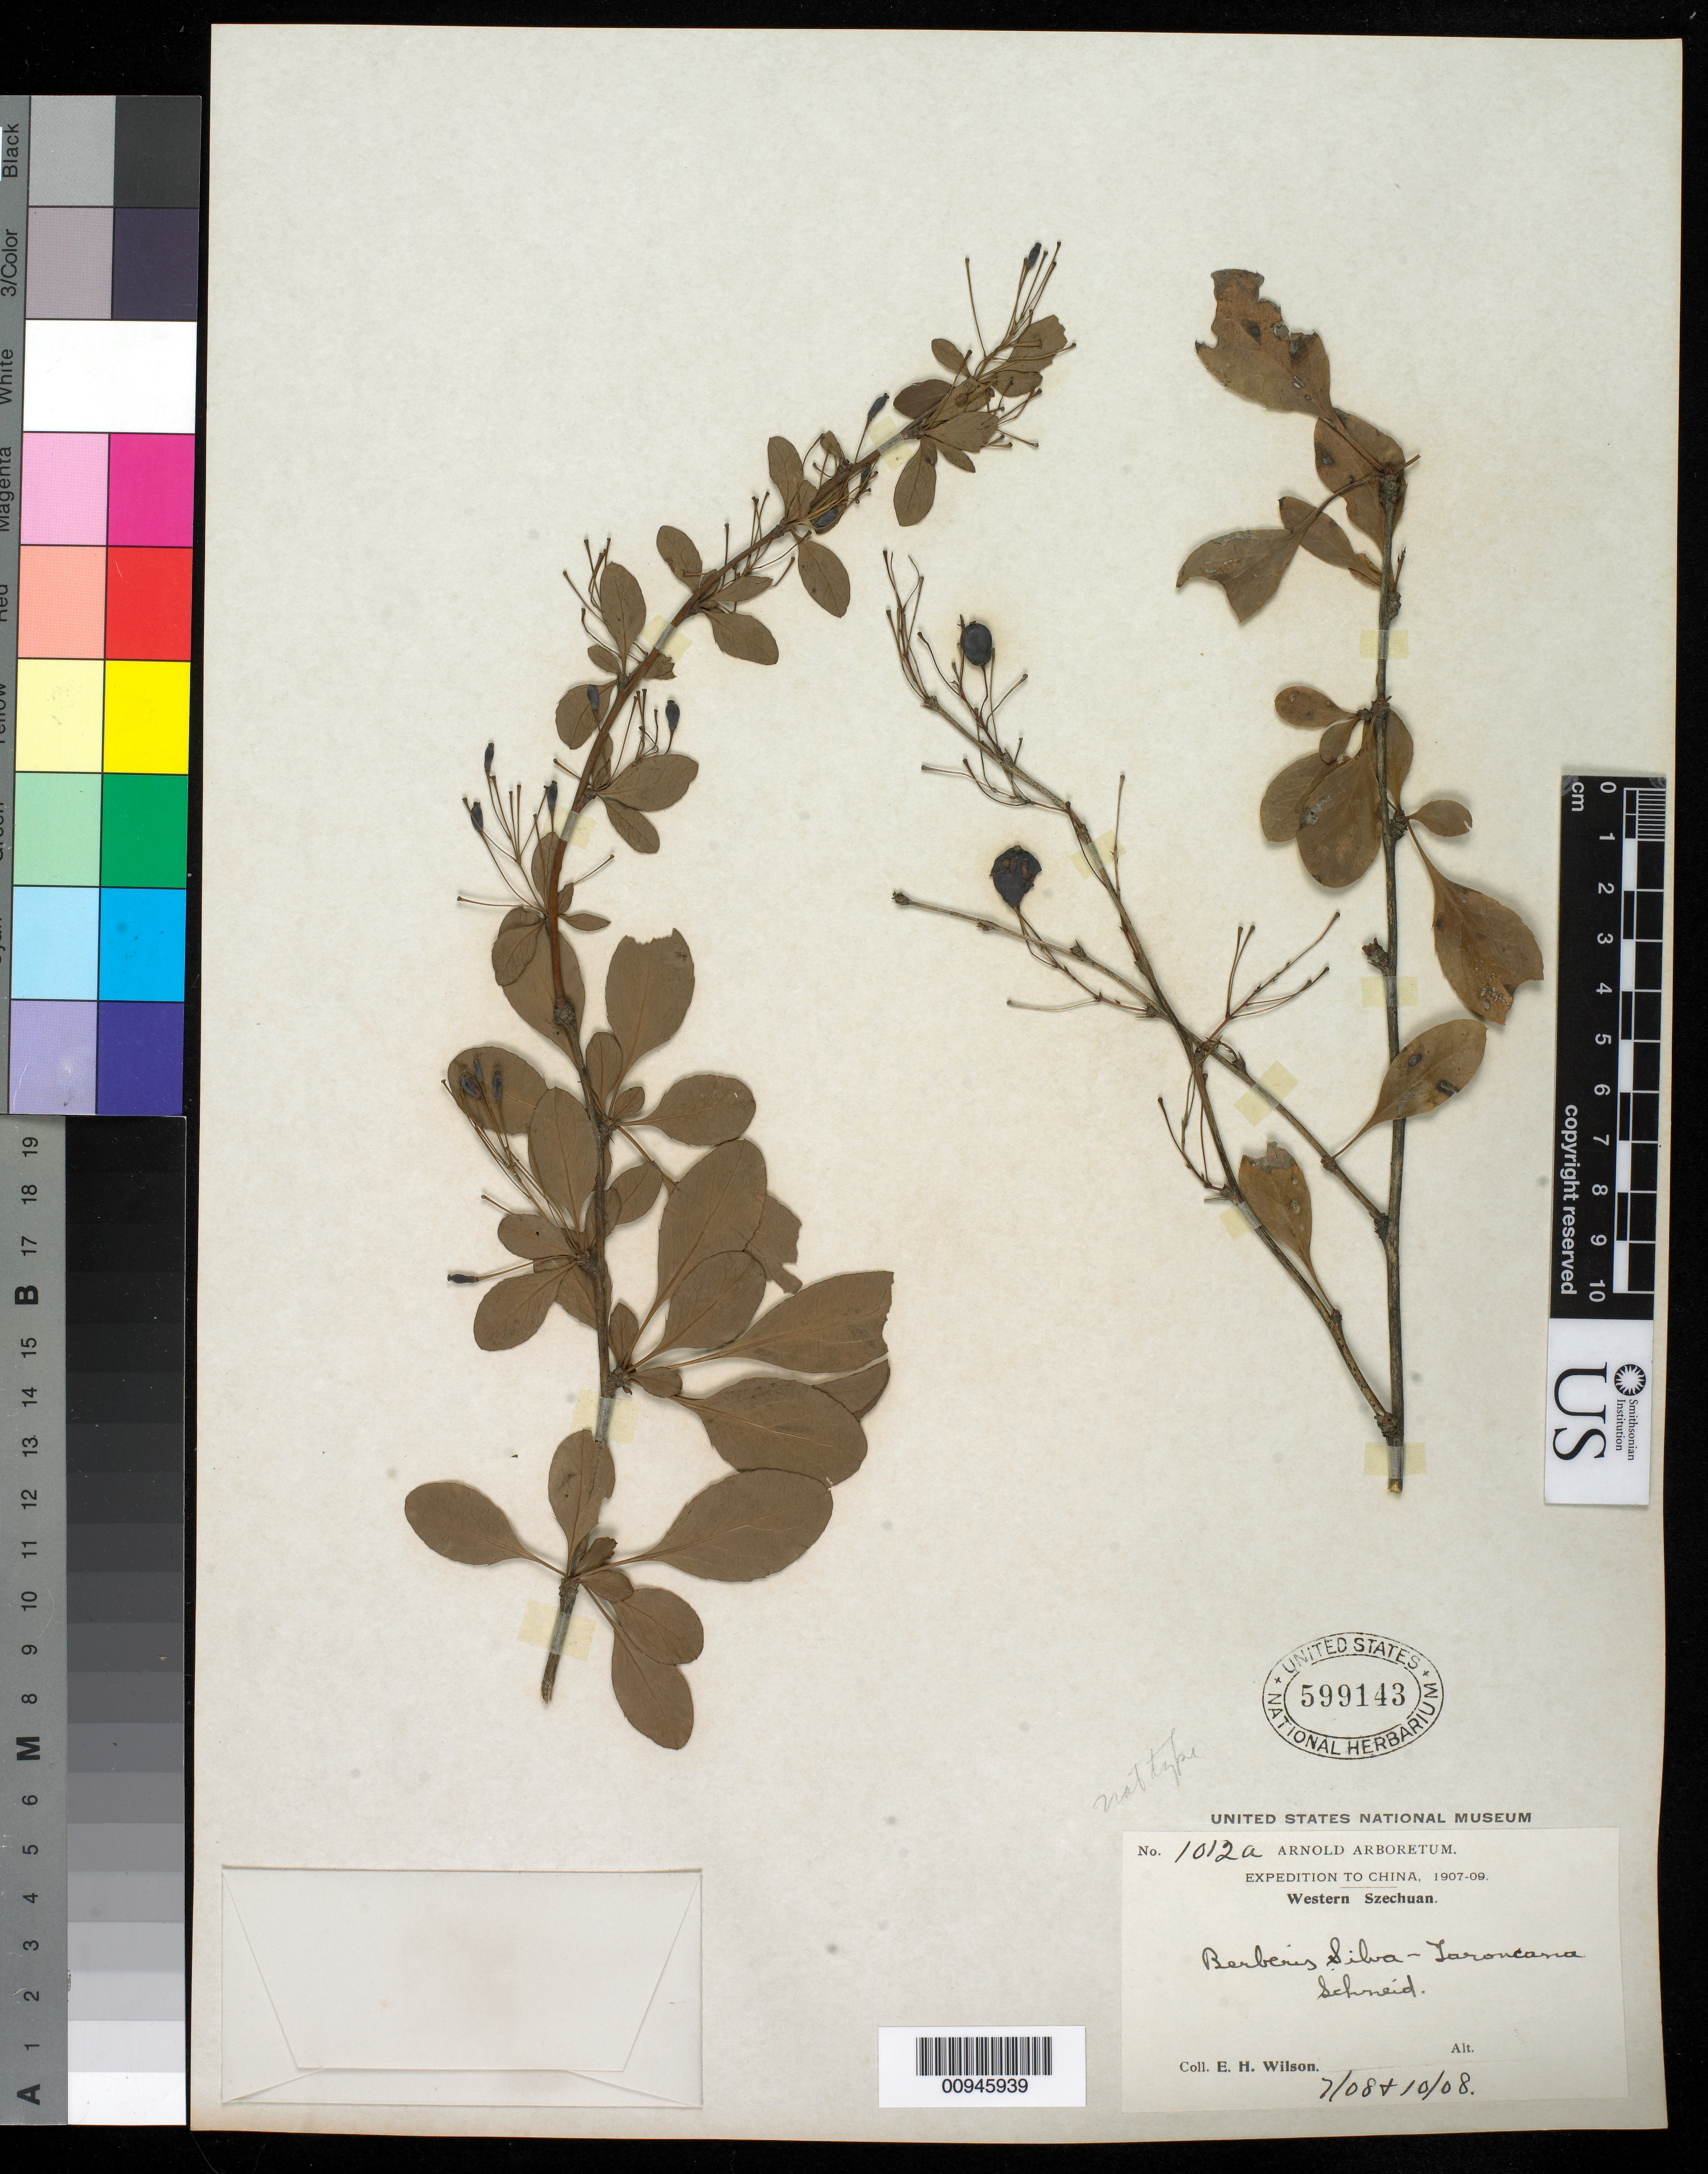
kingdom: Plantae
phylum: Tracheophyta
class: Magnoliopsida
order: Ranunculales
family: Berberidaceae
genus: Berberis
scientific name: Berberis silva-taroucana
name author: C.K. Schneid. in Sarg.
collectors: E. H. Wilson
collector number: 1012a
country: China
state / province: Sichuan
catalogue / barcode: US 599143